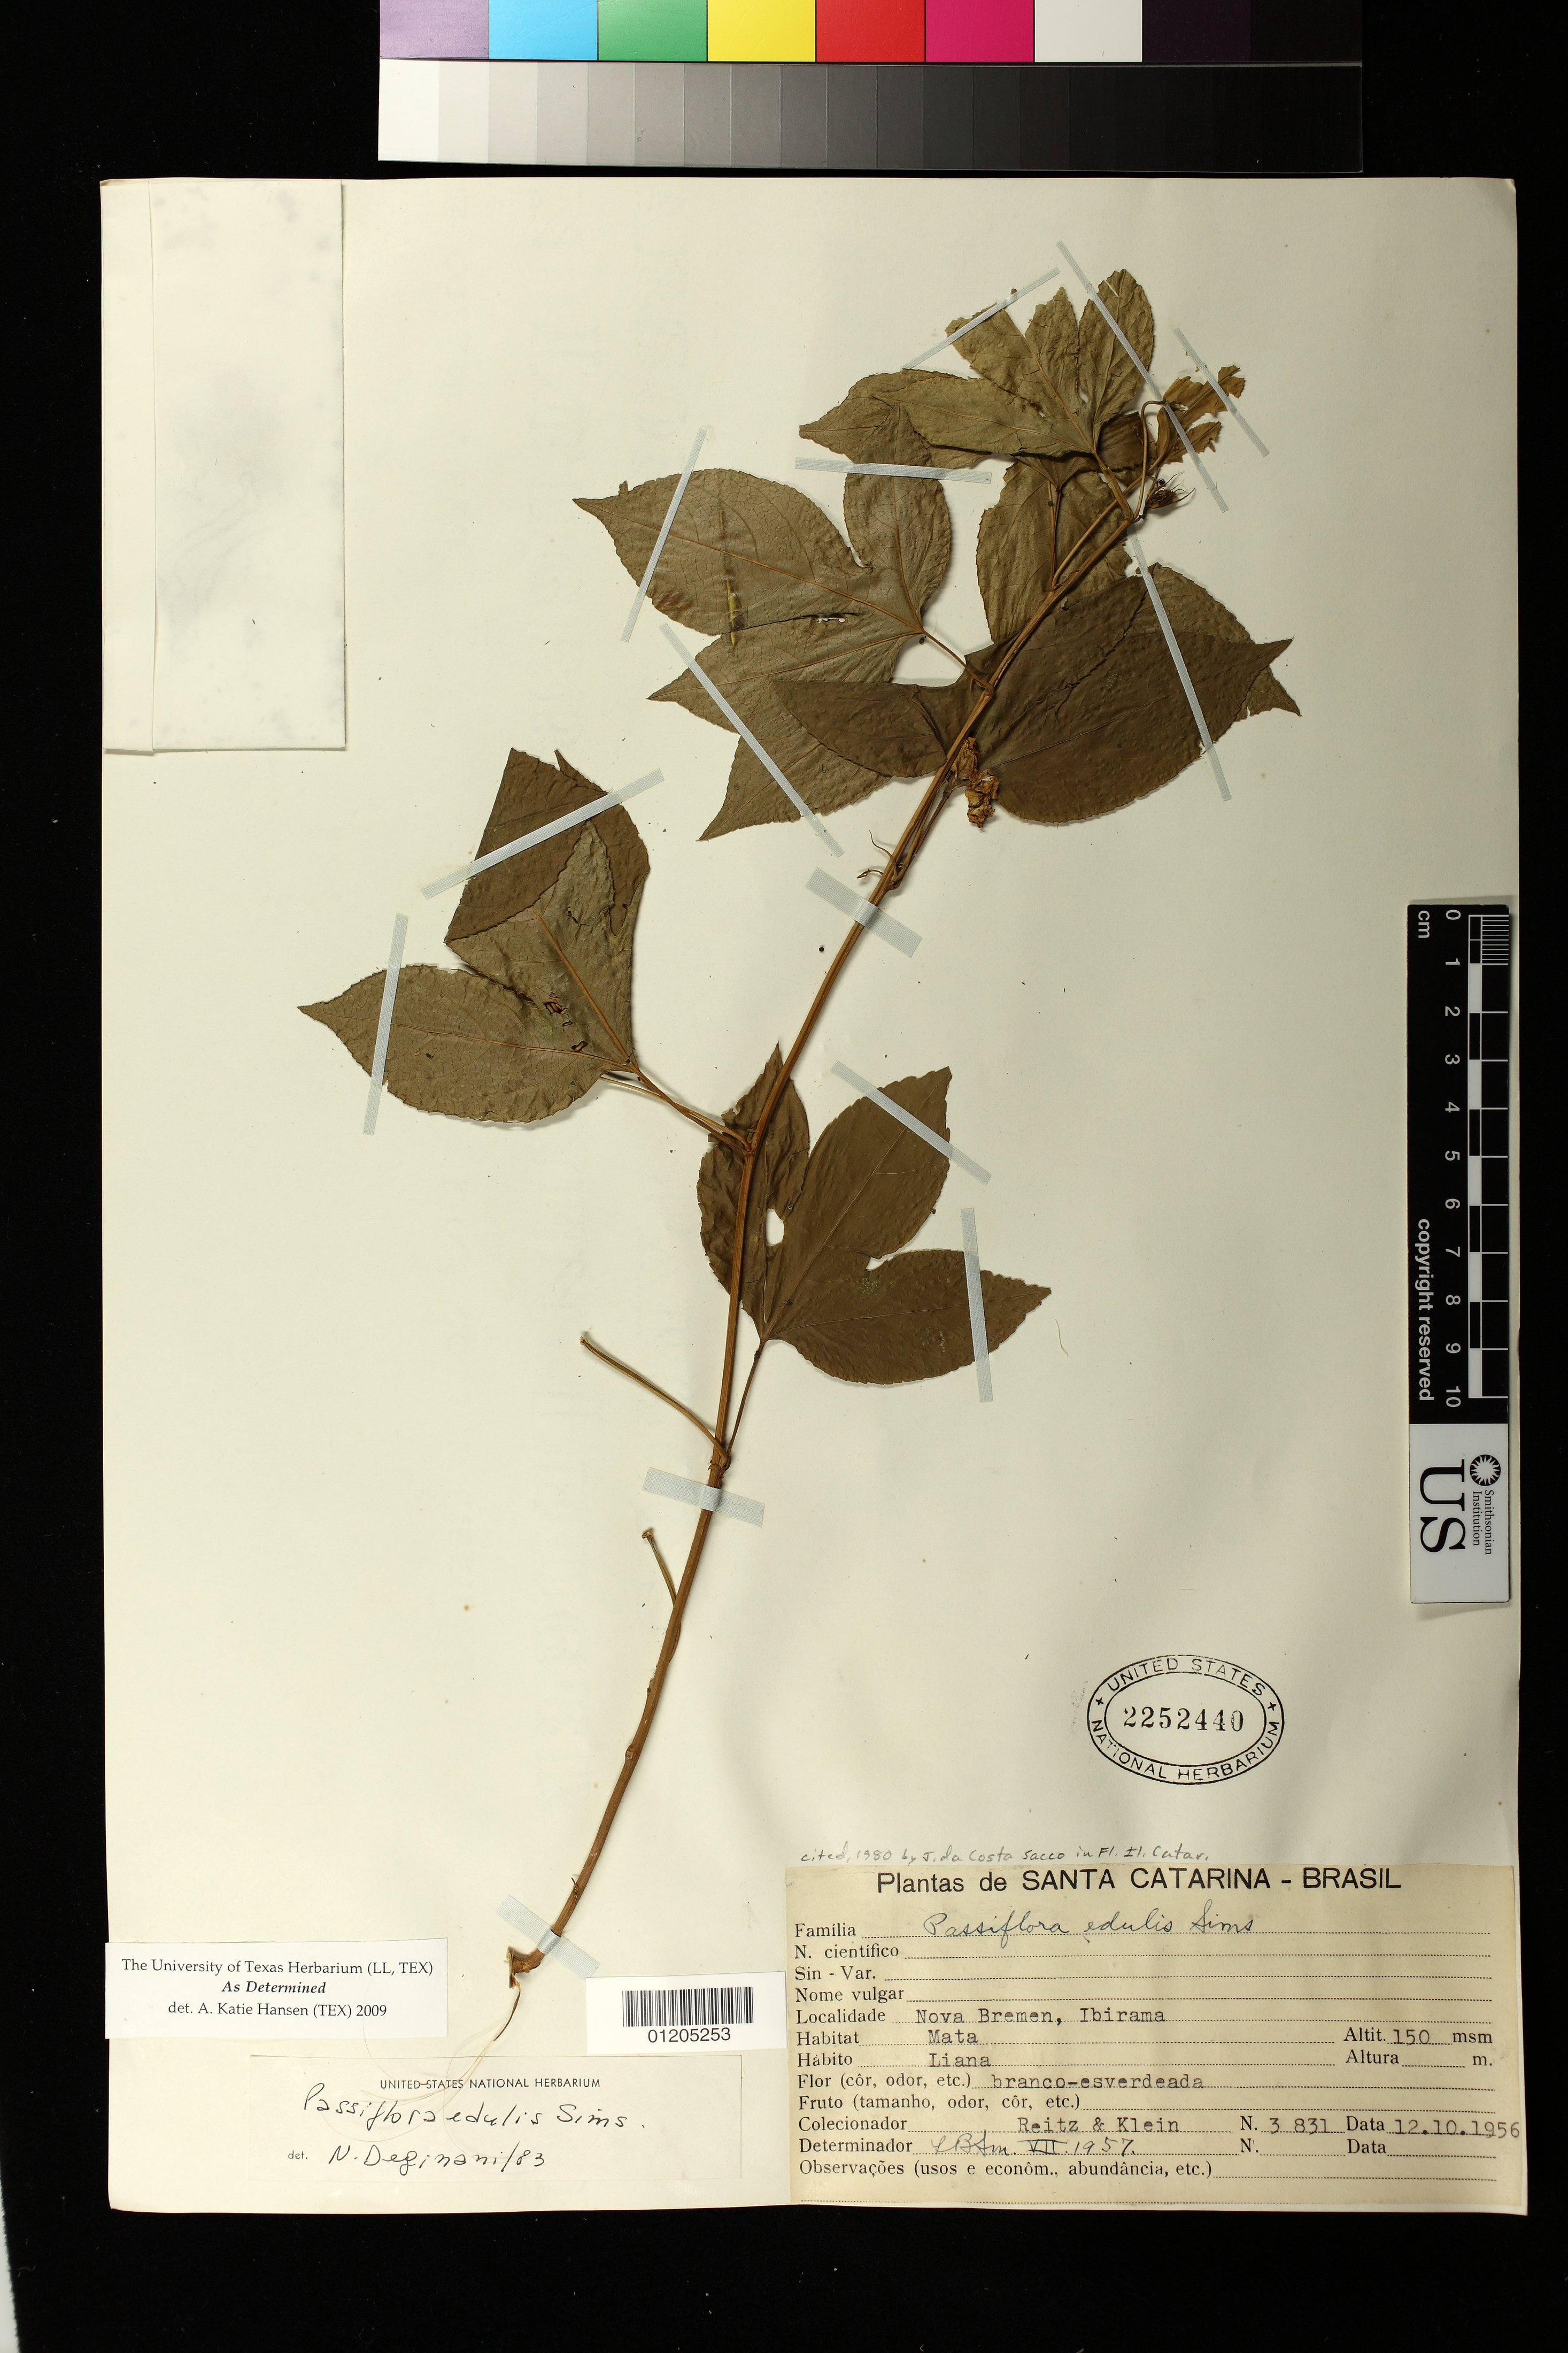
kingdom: Plantae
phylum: Tracheophyta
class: Magnoliopsida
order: Malpighiales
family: Passifloraceae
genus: Passiflora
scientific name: Passiflora edulis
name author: Sims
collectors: -- Reitz & Klein, --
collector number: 3831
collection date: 1956-10-12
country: Brazil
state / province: Santa Catarina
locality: Nova Bremen, Ibirama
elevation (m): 46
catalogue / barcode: US 2252440